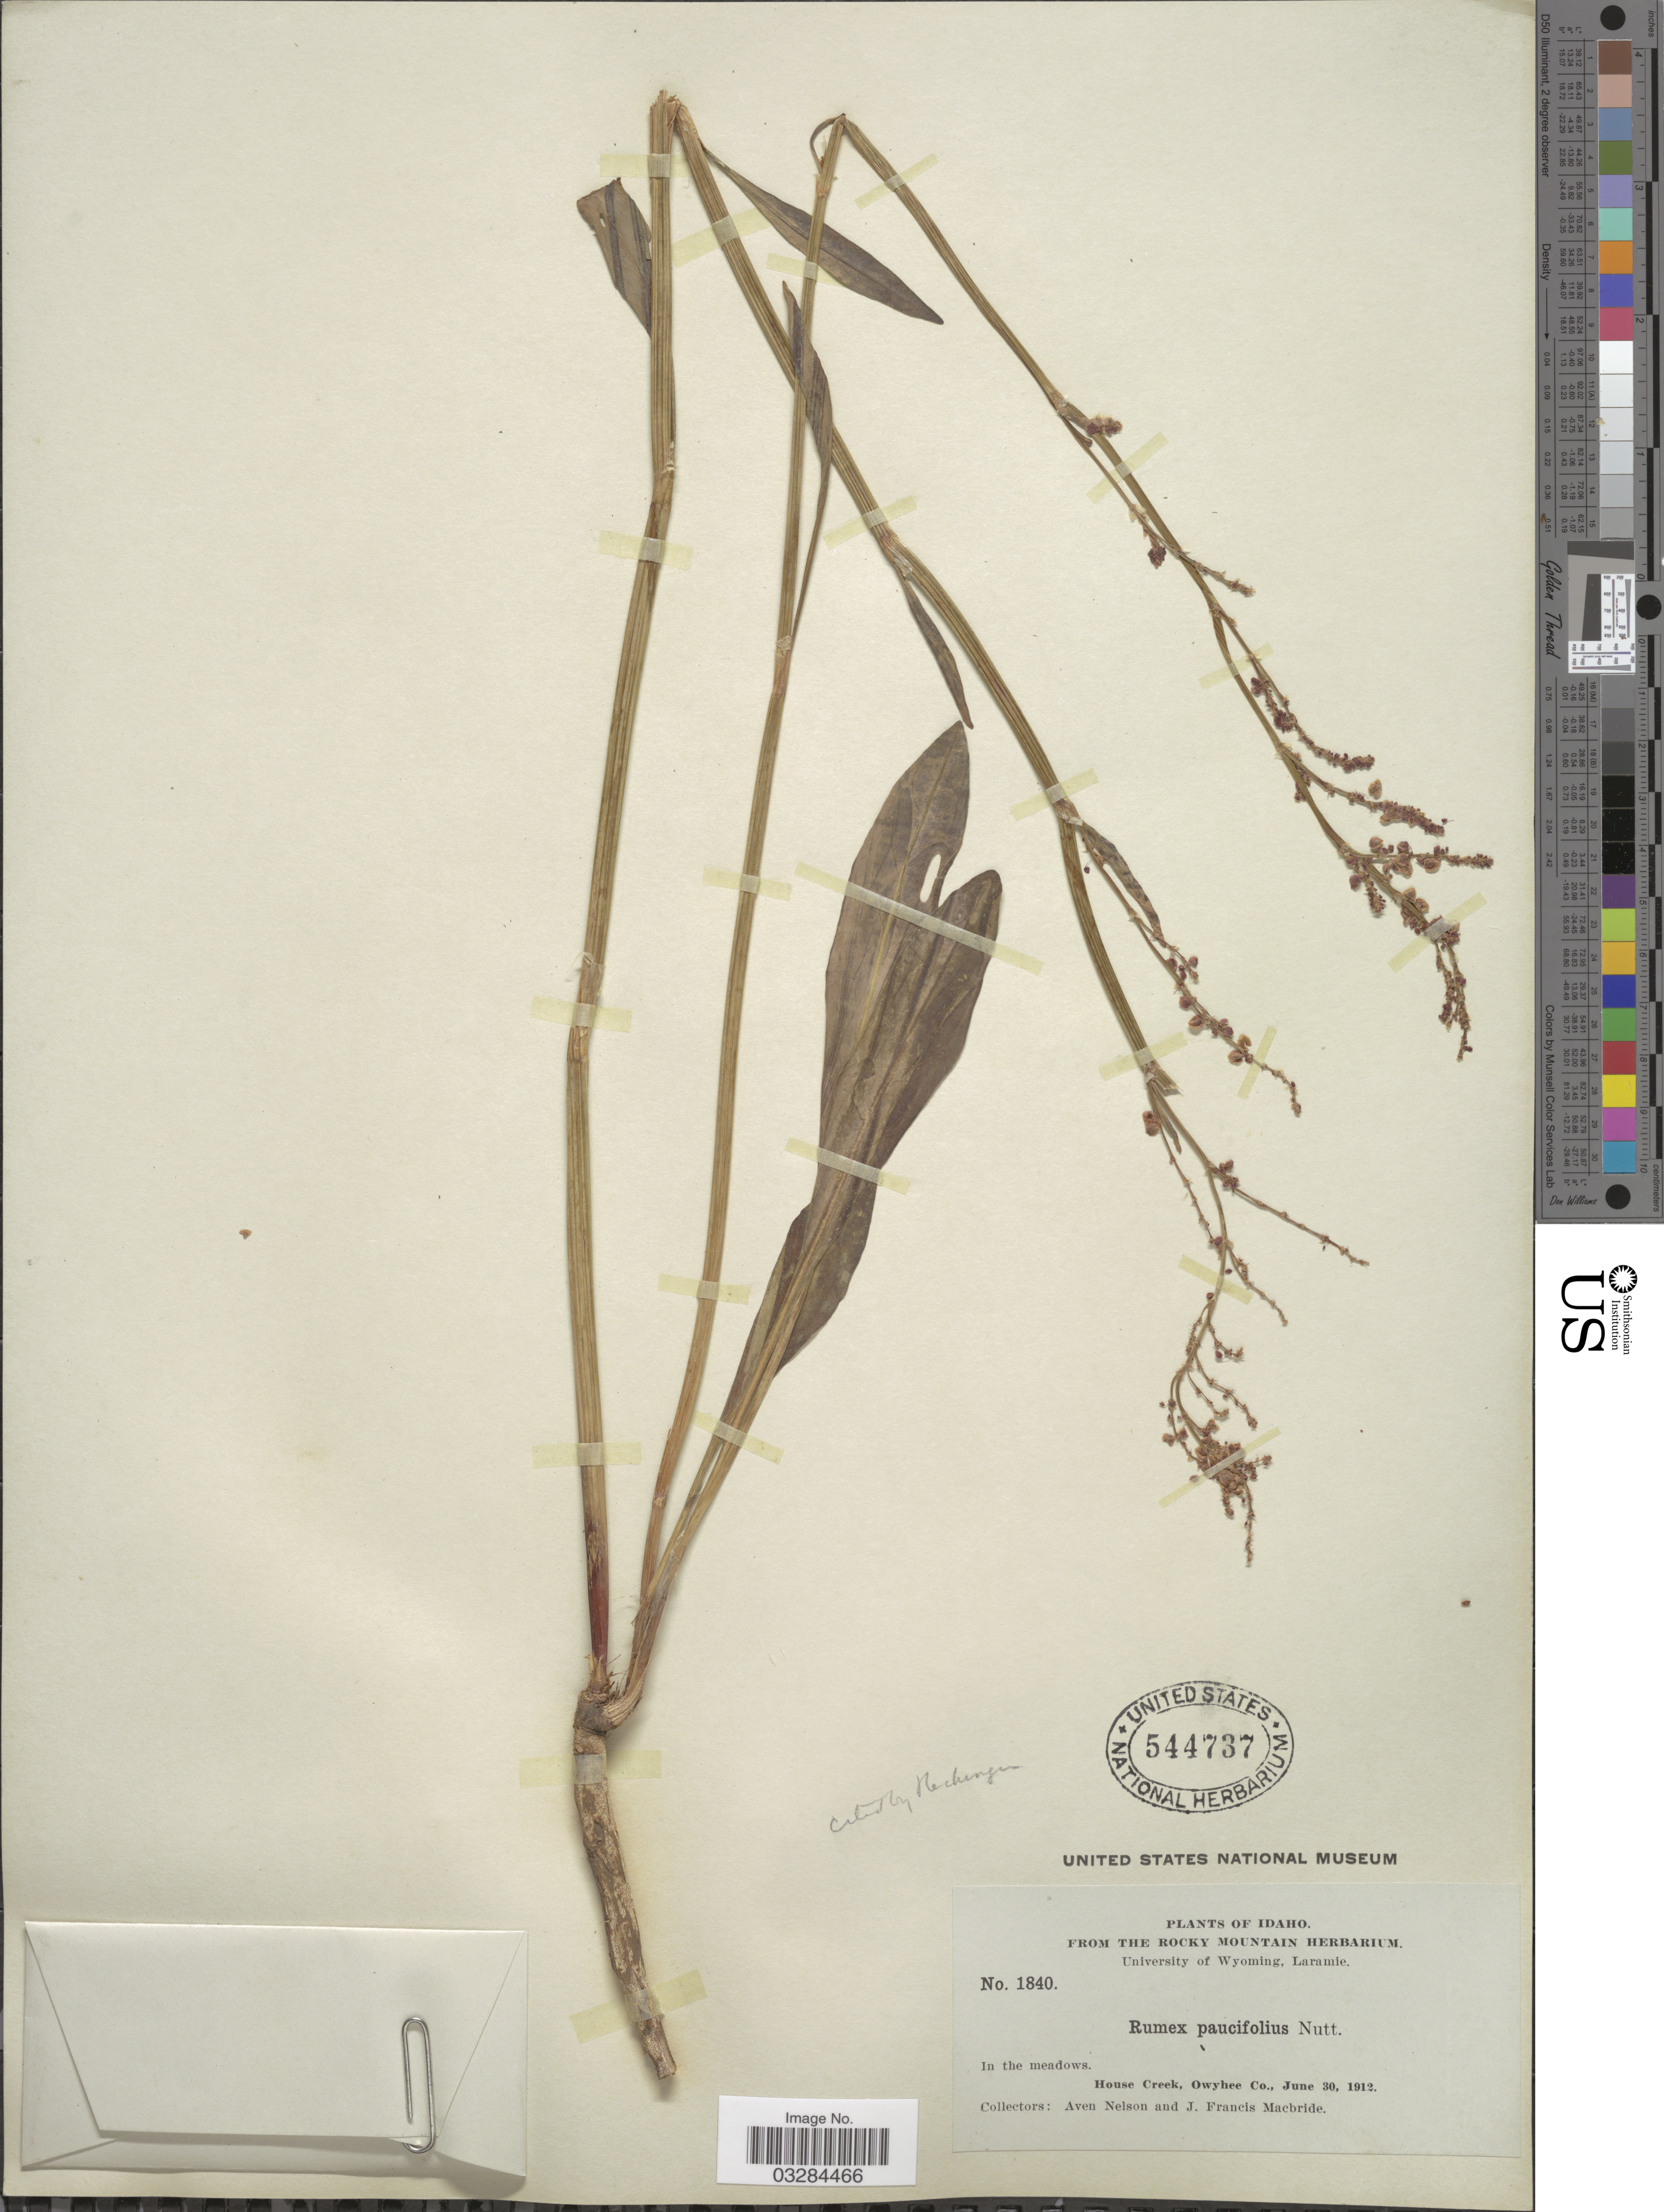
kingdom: Plantae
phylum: Tracheophyta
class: Magnoliopsida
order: Caryophyllales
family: Polygonaceae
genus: Rumex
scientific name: Rumex paucifolius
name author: Nutt.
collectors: A. Nelson & J. F. Macbride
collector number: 1840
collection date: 1912-06-30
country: United States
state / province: Idaho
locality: House Creek, Owyhee Co.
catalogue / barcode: US 544737